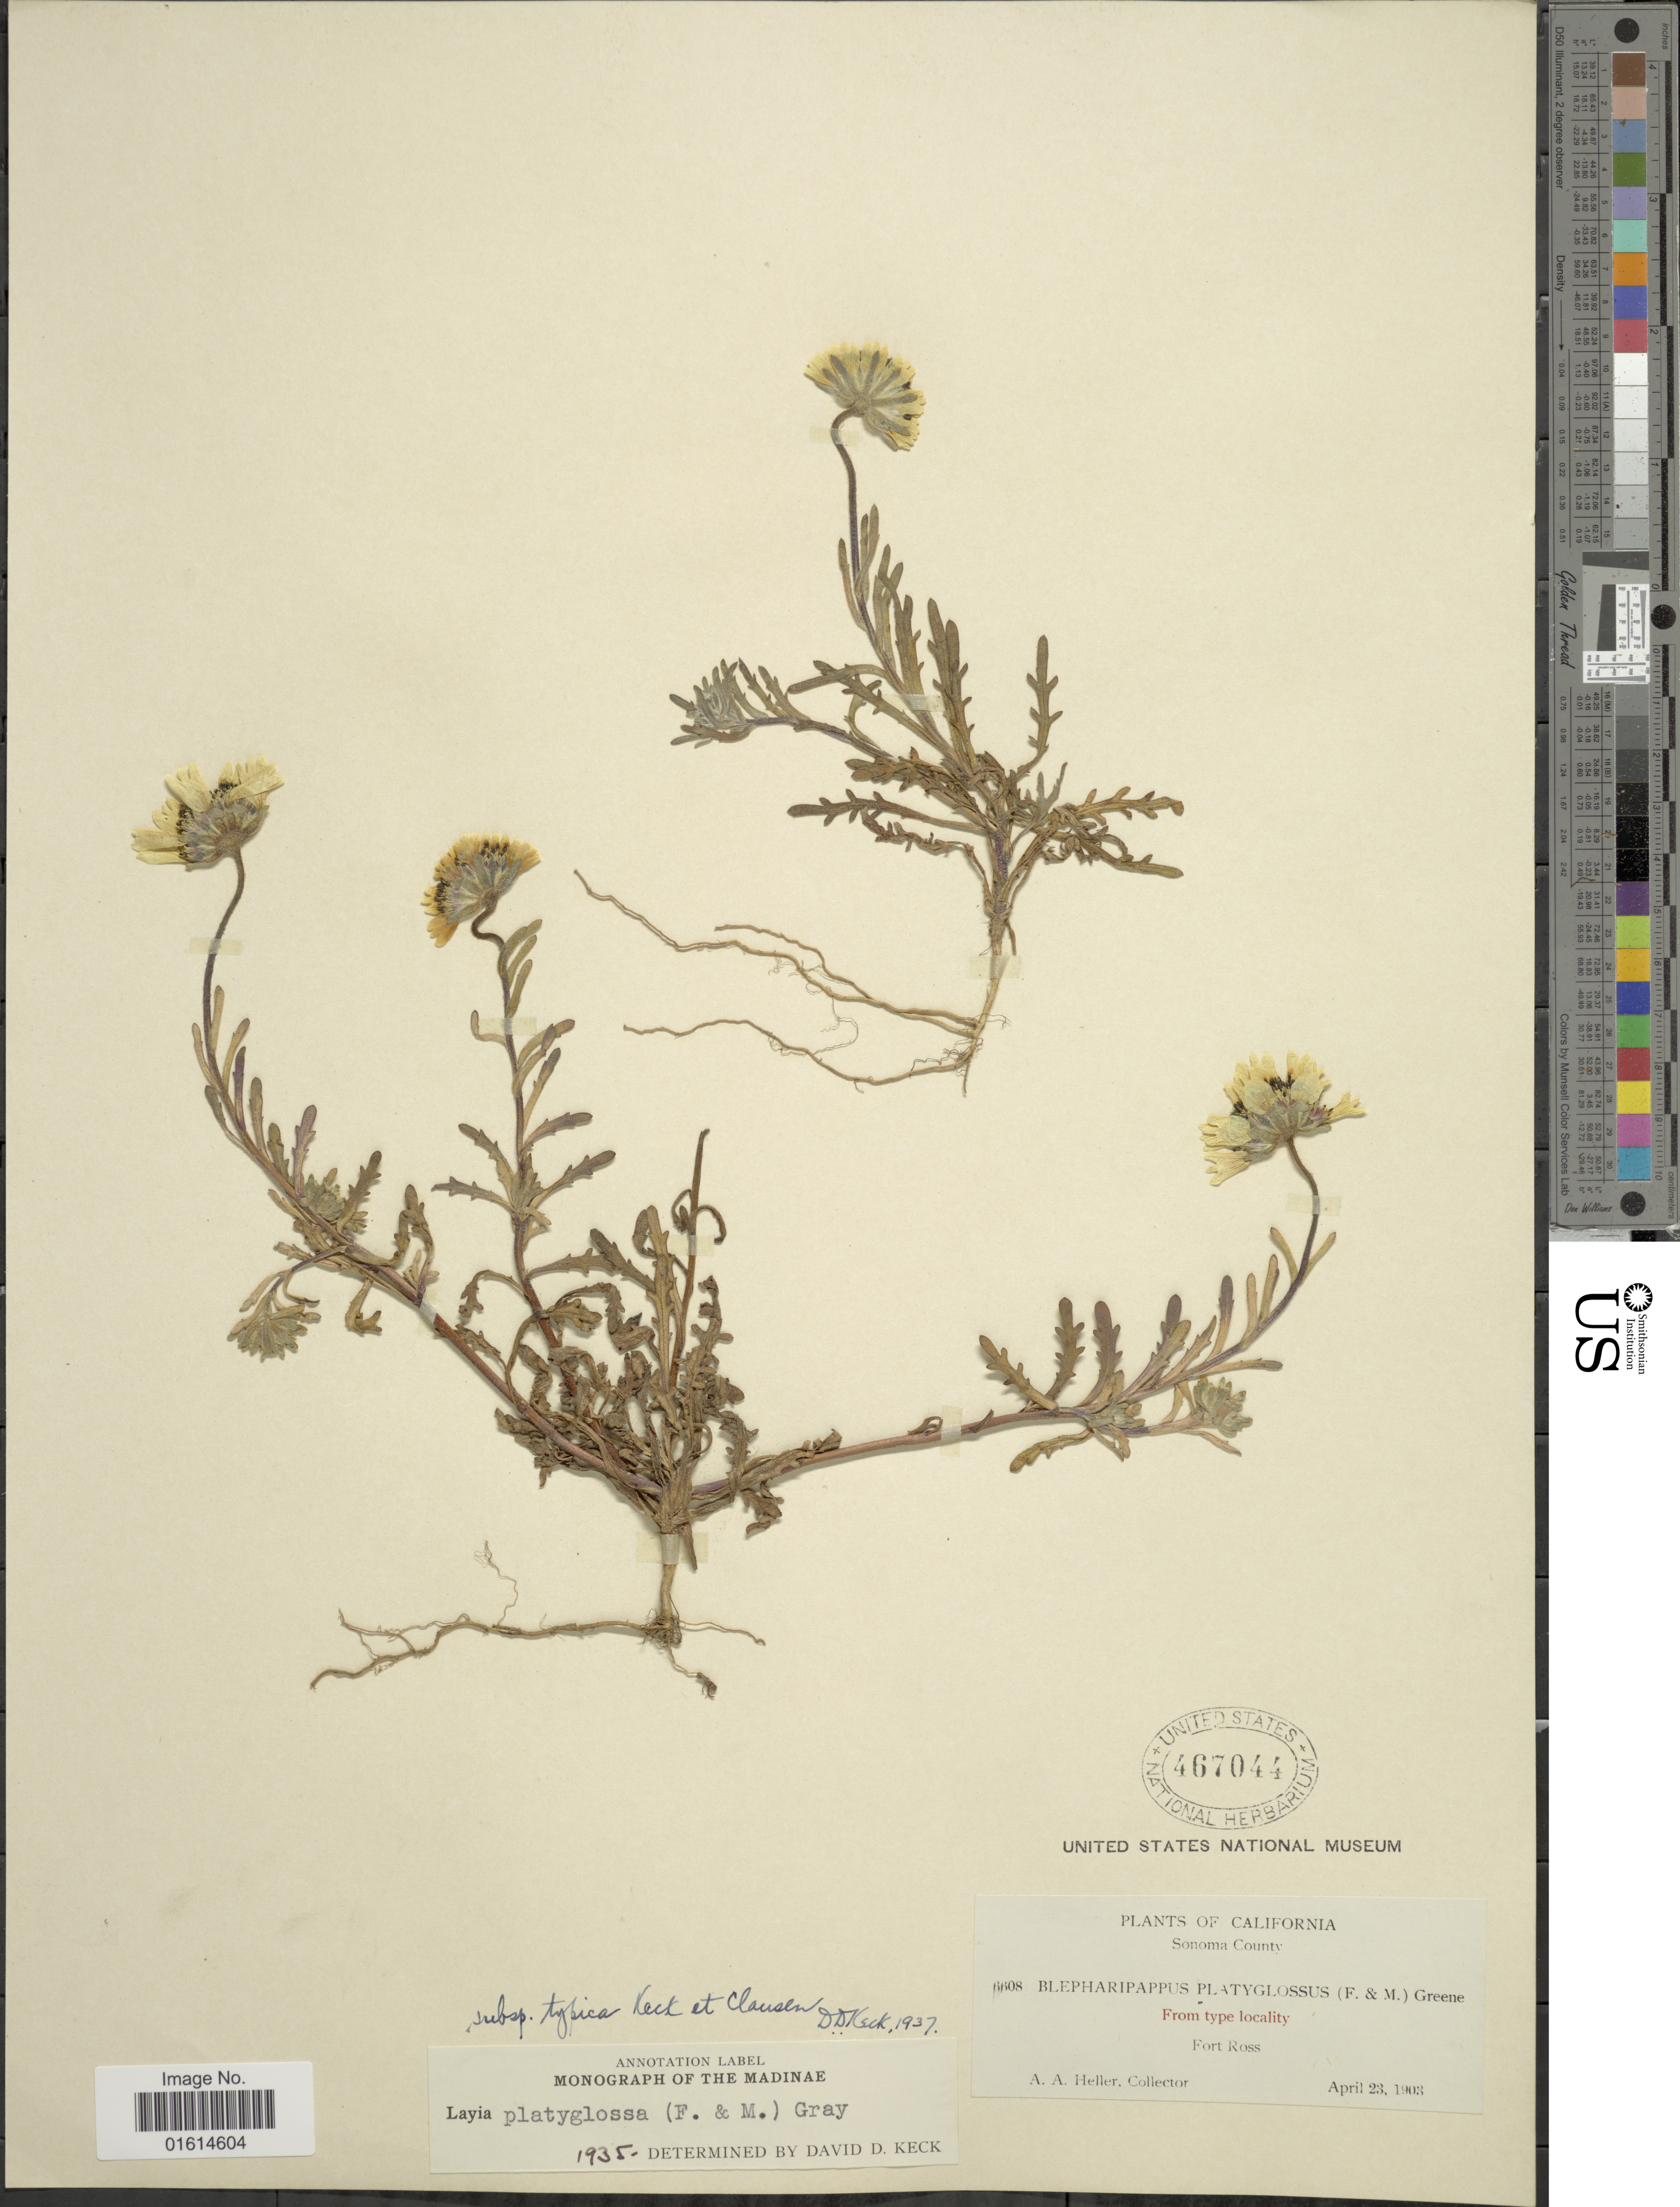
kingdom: Plantae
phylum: Tracheophyta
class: Magnoliopsida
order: Asterales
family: Asteraceae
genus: Layia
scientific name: Layia platyglossa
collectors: A. A. Heller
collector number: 6608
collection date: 1903-04-23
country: United States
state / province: California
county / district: Sonoma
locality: Sonoma County, From type locality, Fort Ross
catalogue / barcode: US 467044